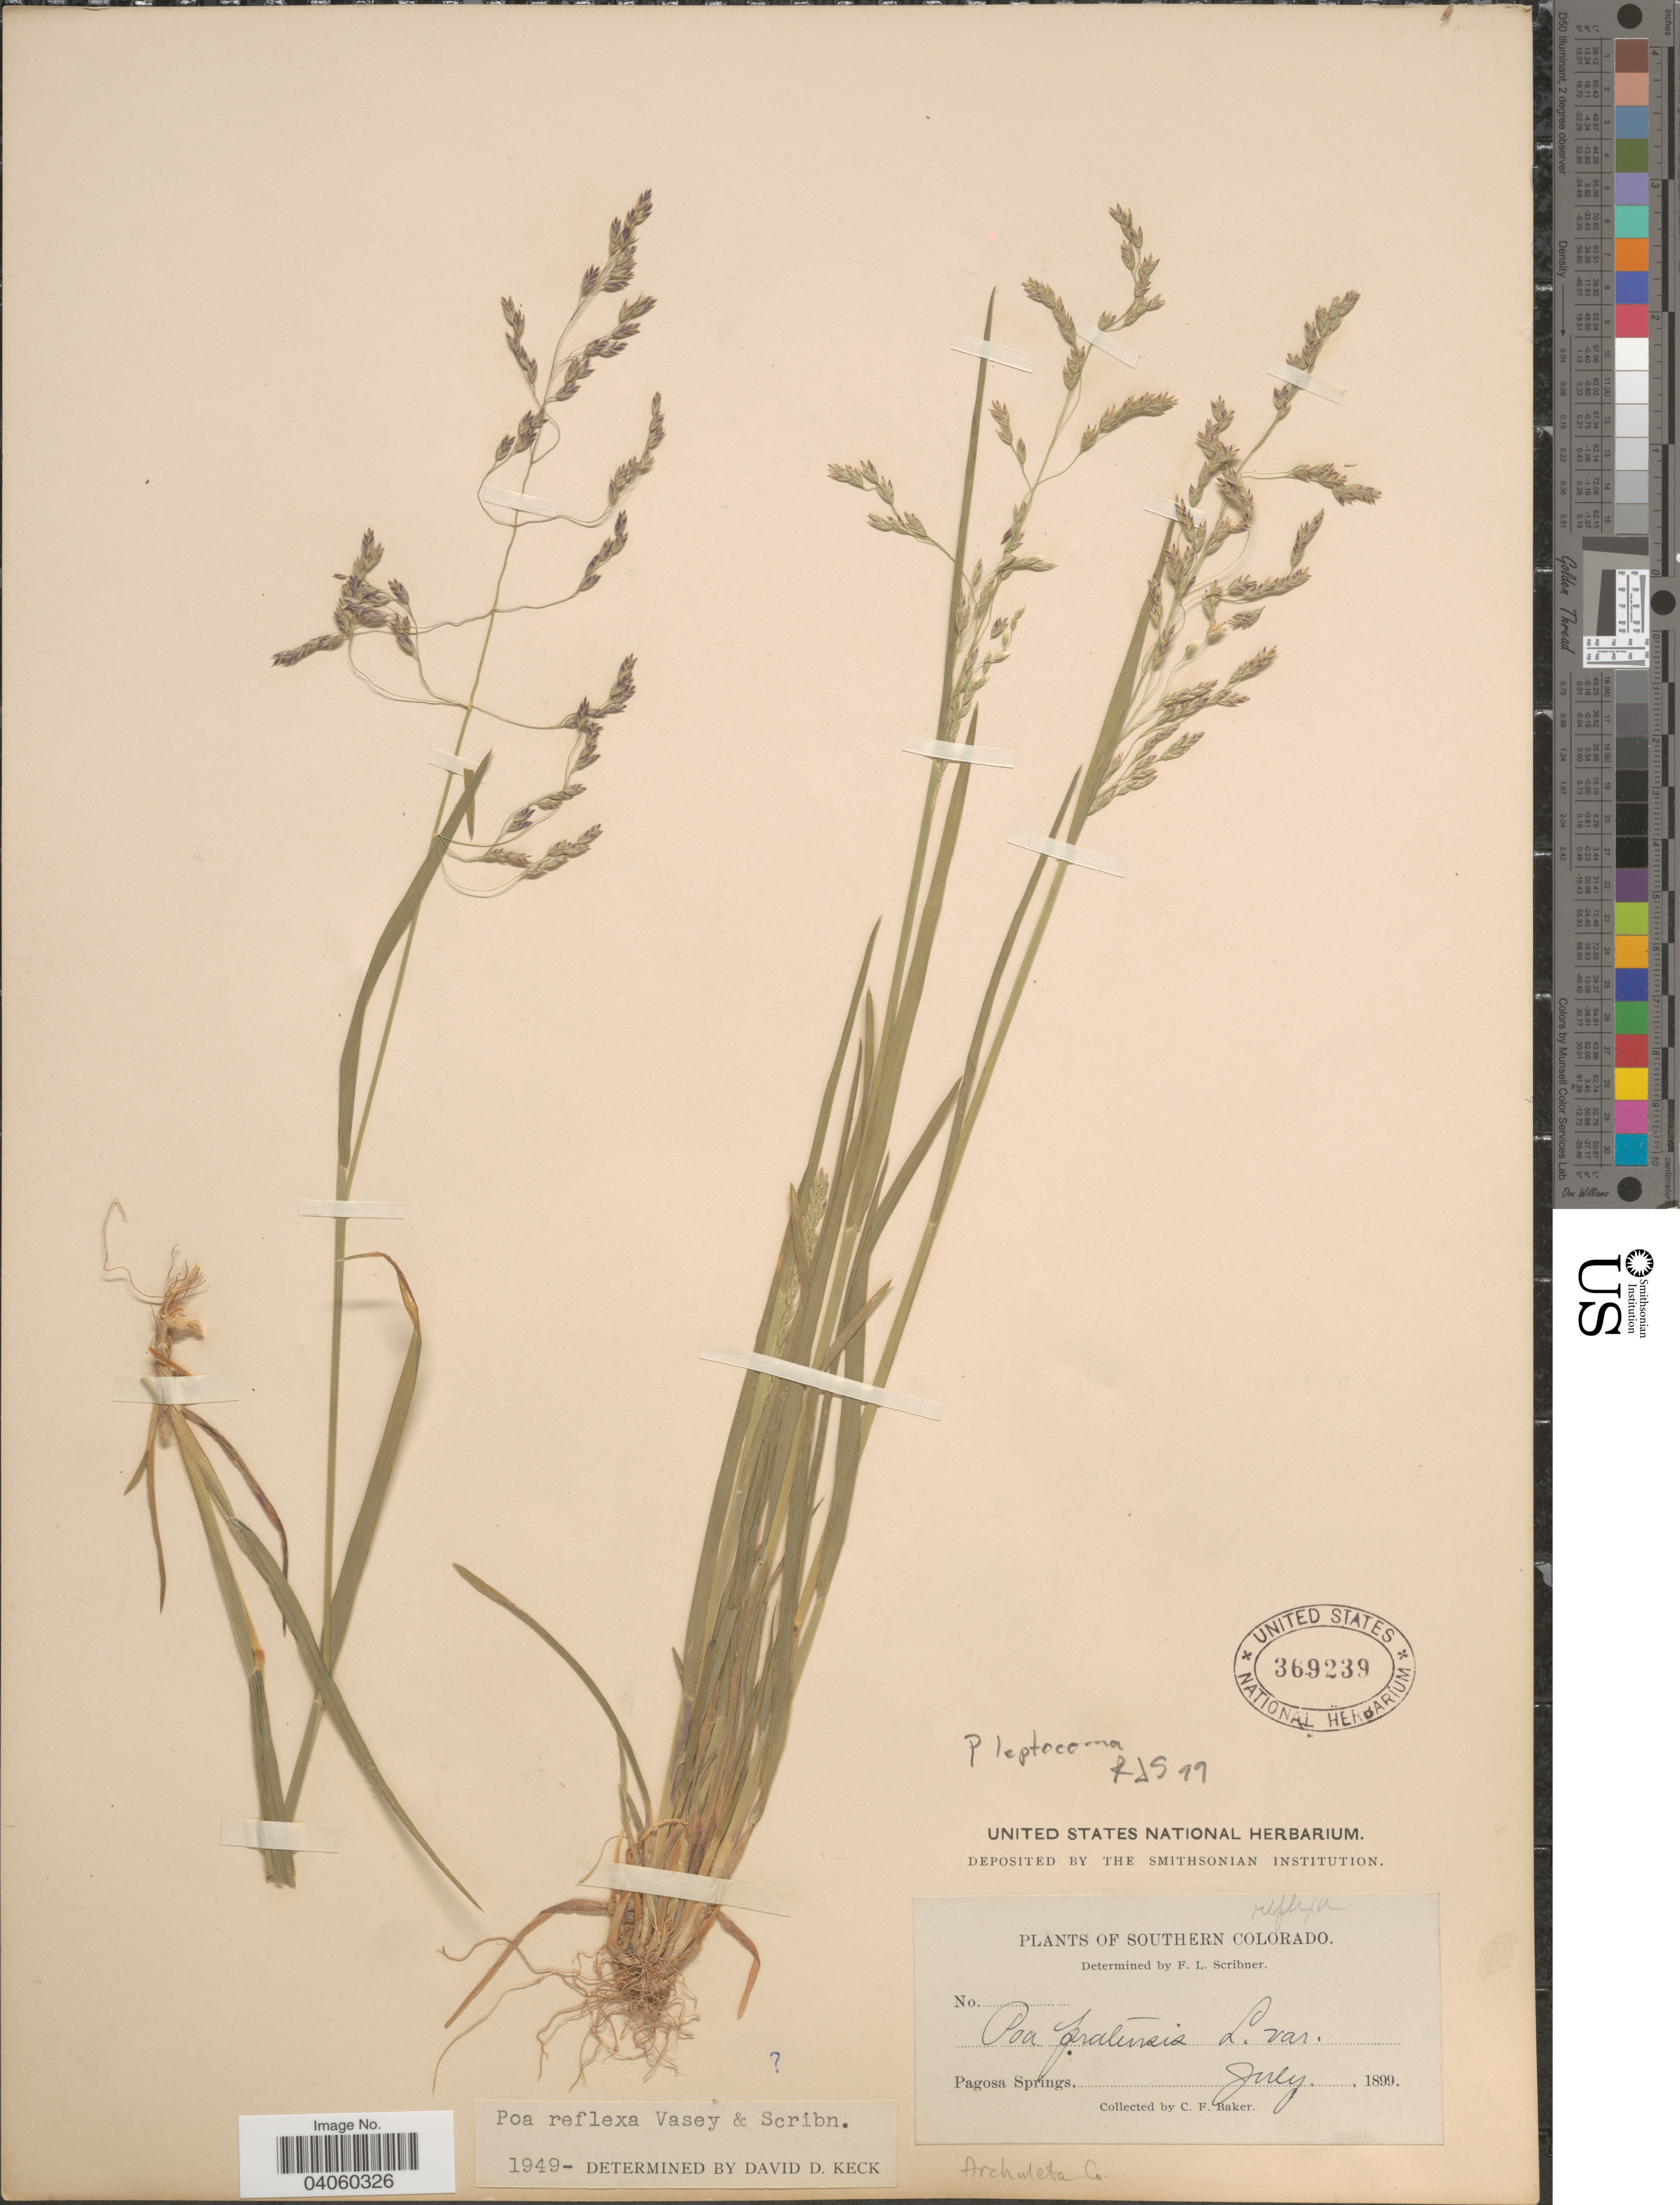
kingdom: Plantae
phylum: Tracheophyta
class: Liliopsida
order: Poales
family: Poaceae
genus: Poa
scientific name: Poa leptocoma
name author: Trin.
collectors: C. F. Baker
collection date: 1899-07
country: United States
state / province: Colorado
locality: Southern Colorado. Pagosa Springs, Archuleta Co.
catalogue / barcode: US 369239